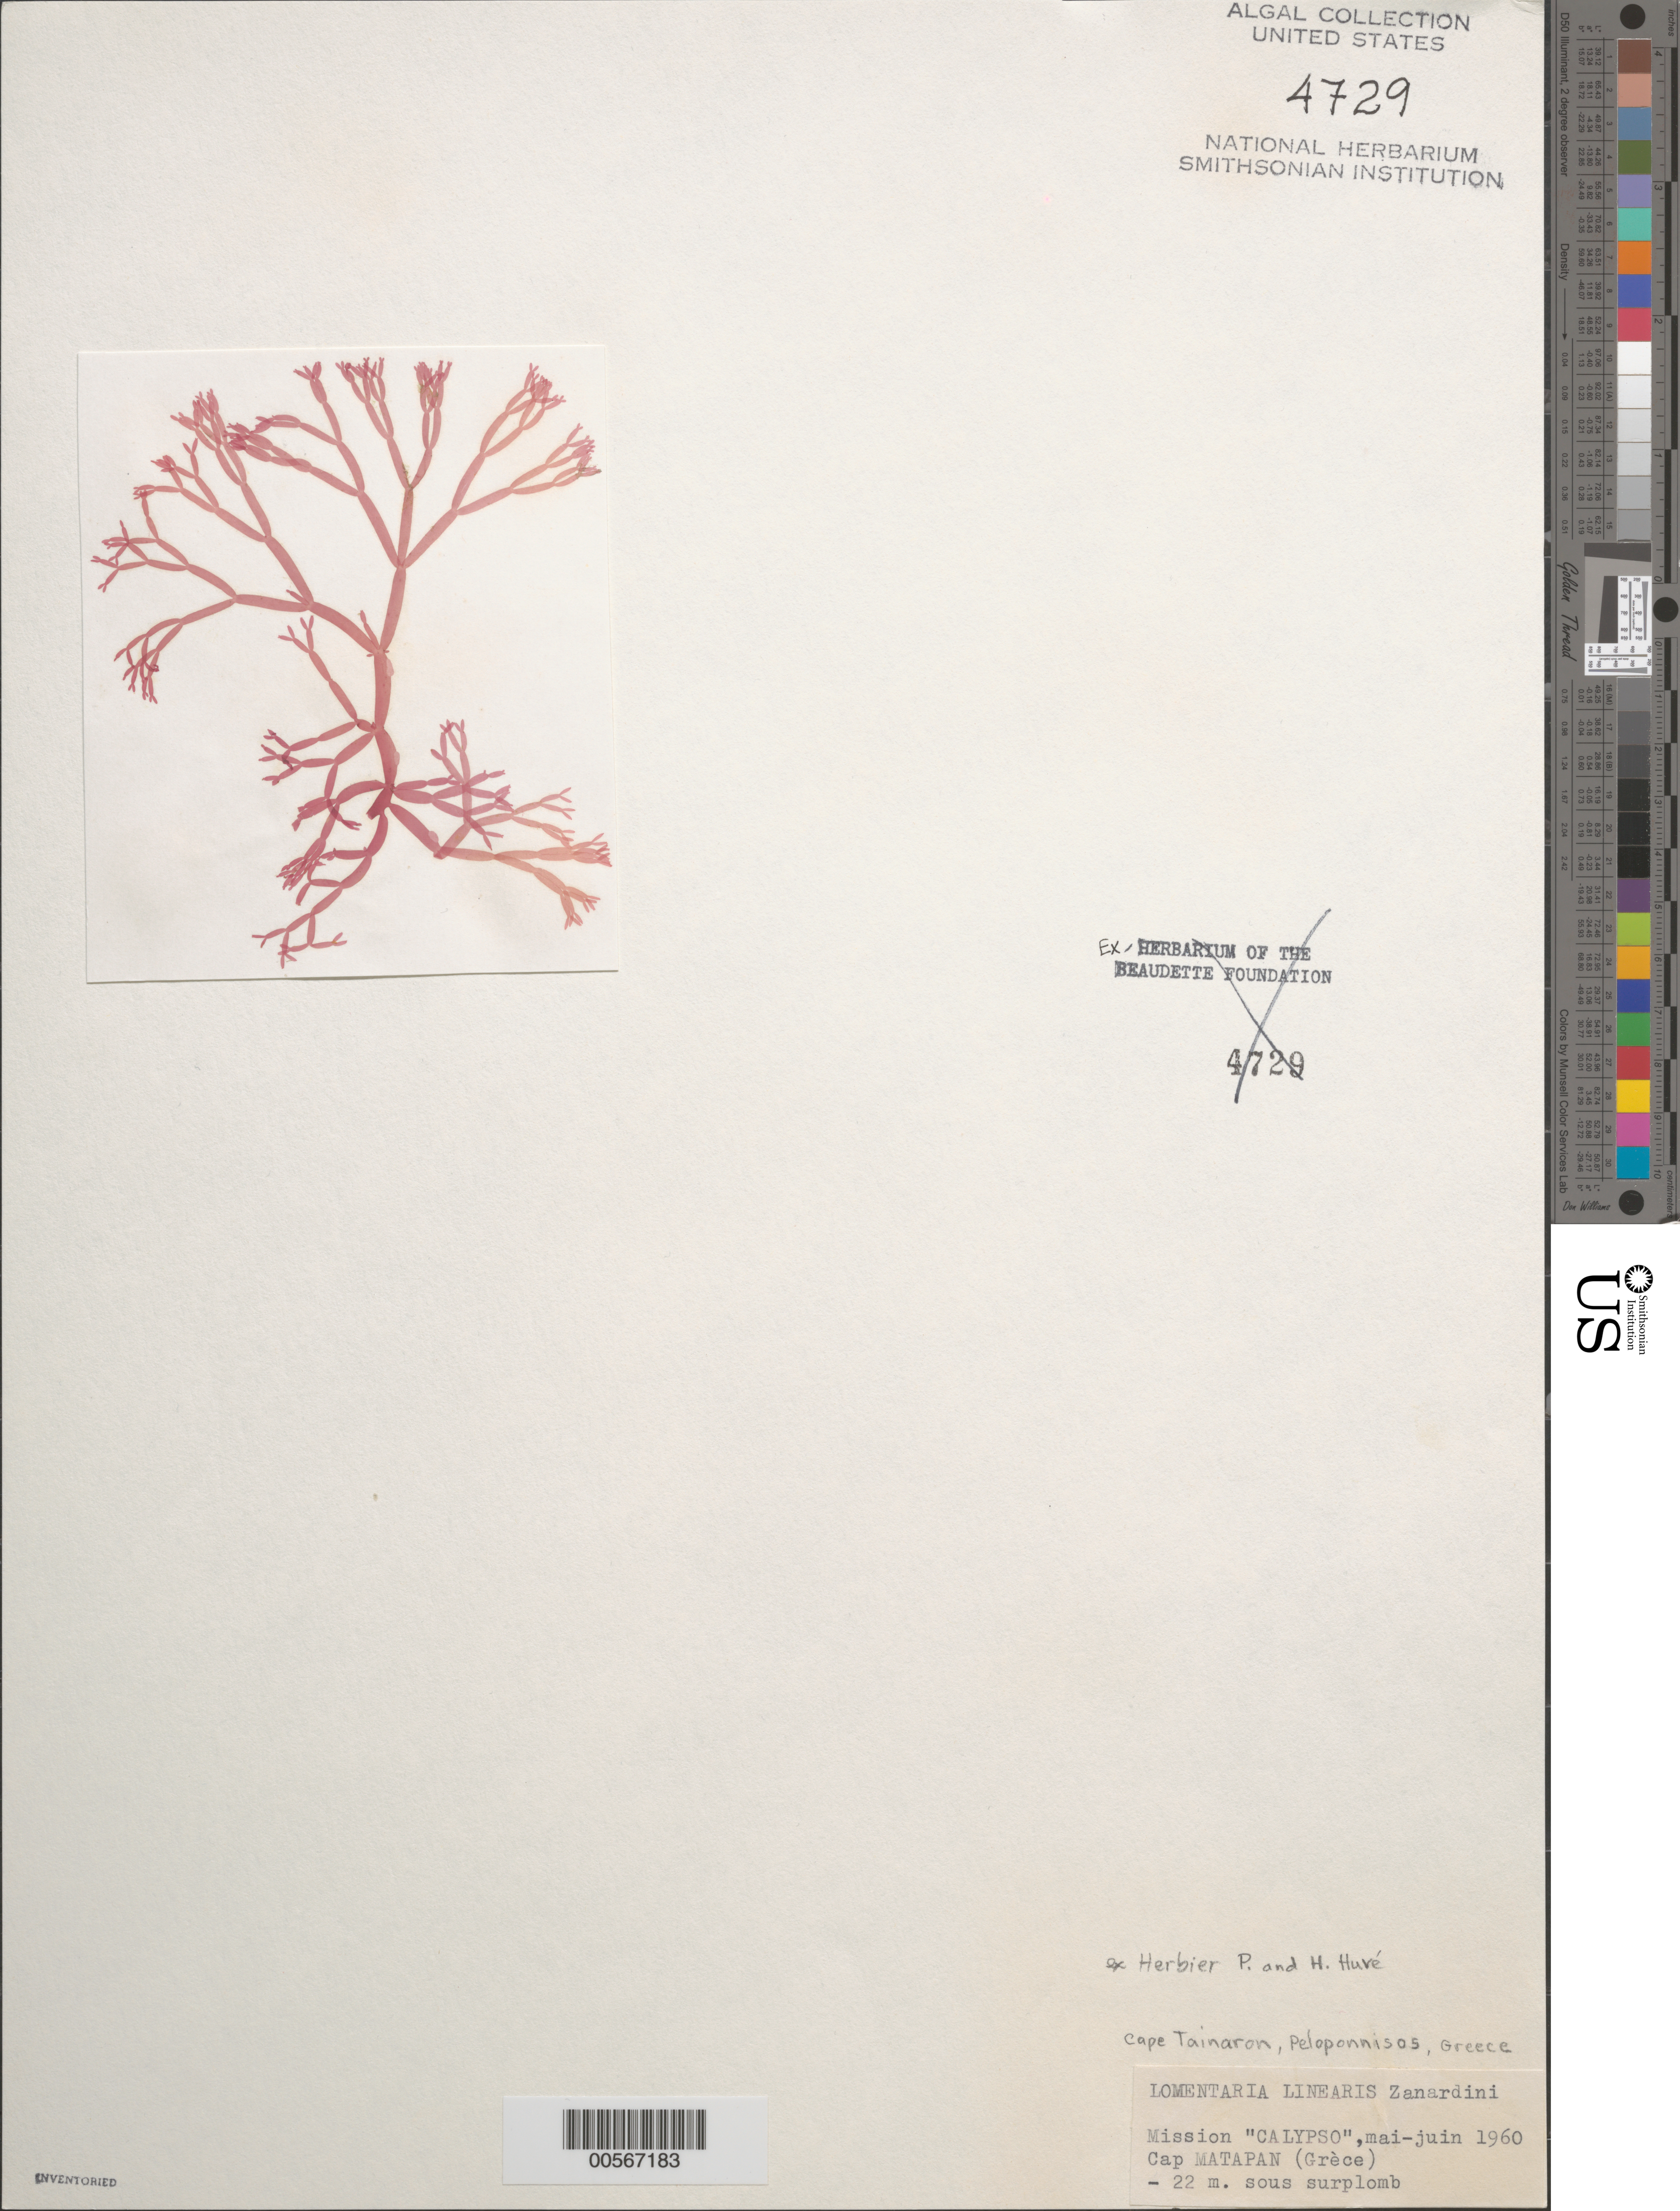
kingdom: Plantae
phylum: Rhodophyta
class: Florideophyceae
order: Rhodymeniales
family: Lomentariaceae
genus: Lomentaria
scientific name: Lomentaria articulata var. linearis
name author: Zanardini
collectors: P. Huve & H. Huve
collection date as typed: May 1960 TO -- Jun 1960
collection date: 1960-05/1960-06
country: Greece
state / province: Peloponnese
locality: Cape Tainaron (Cap Matapan)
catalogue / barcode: US 4729